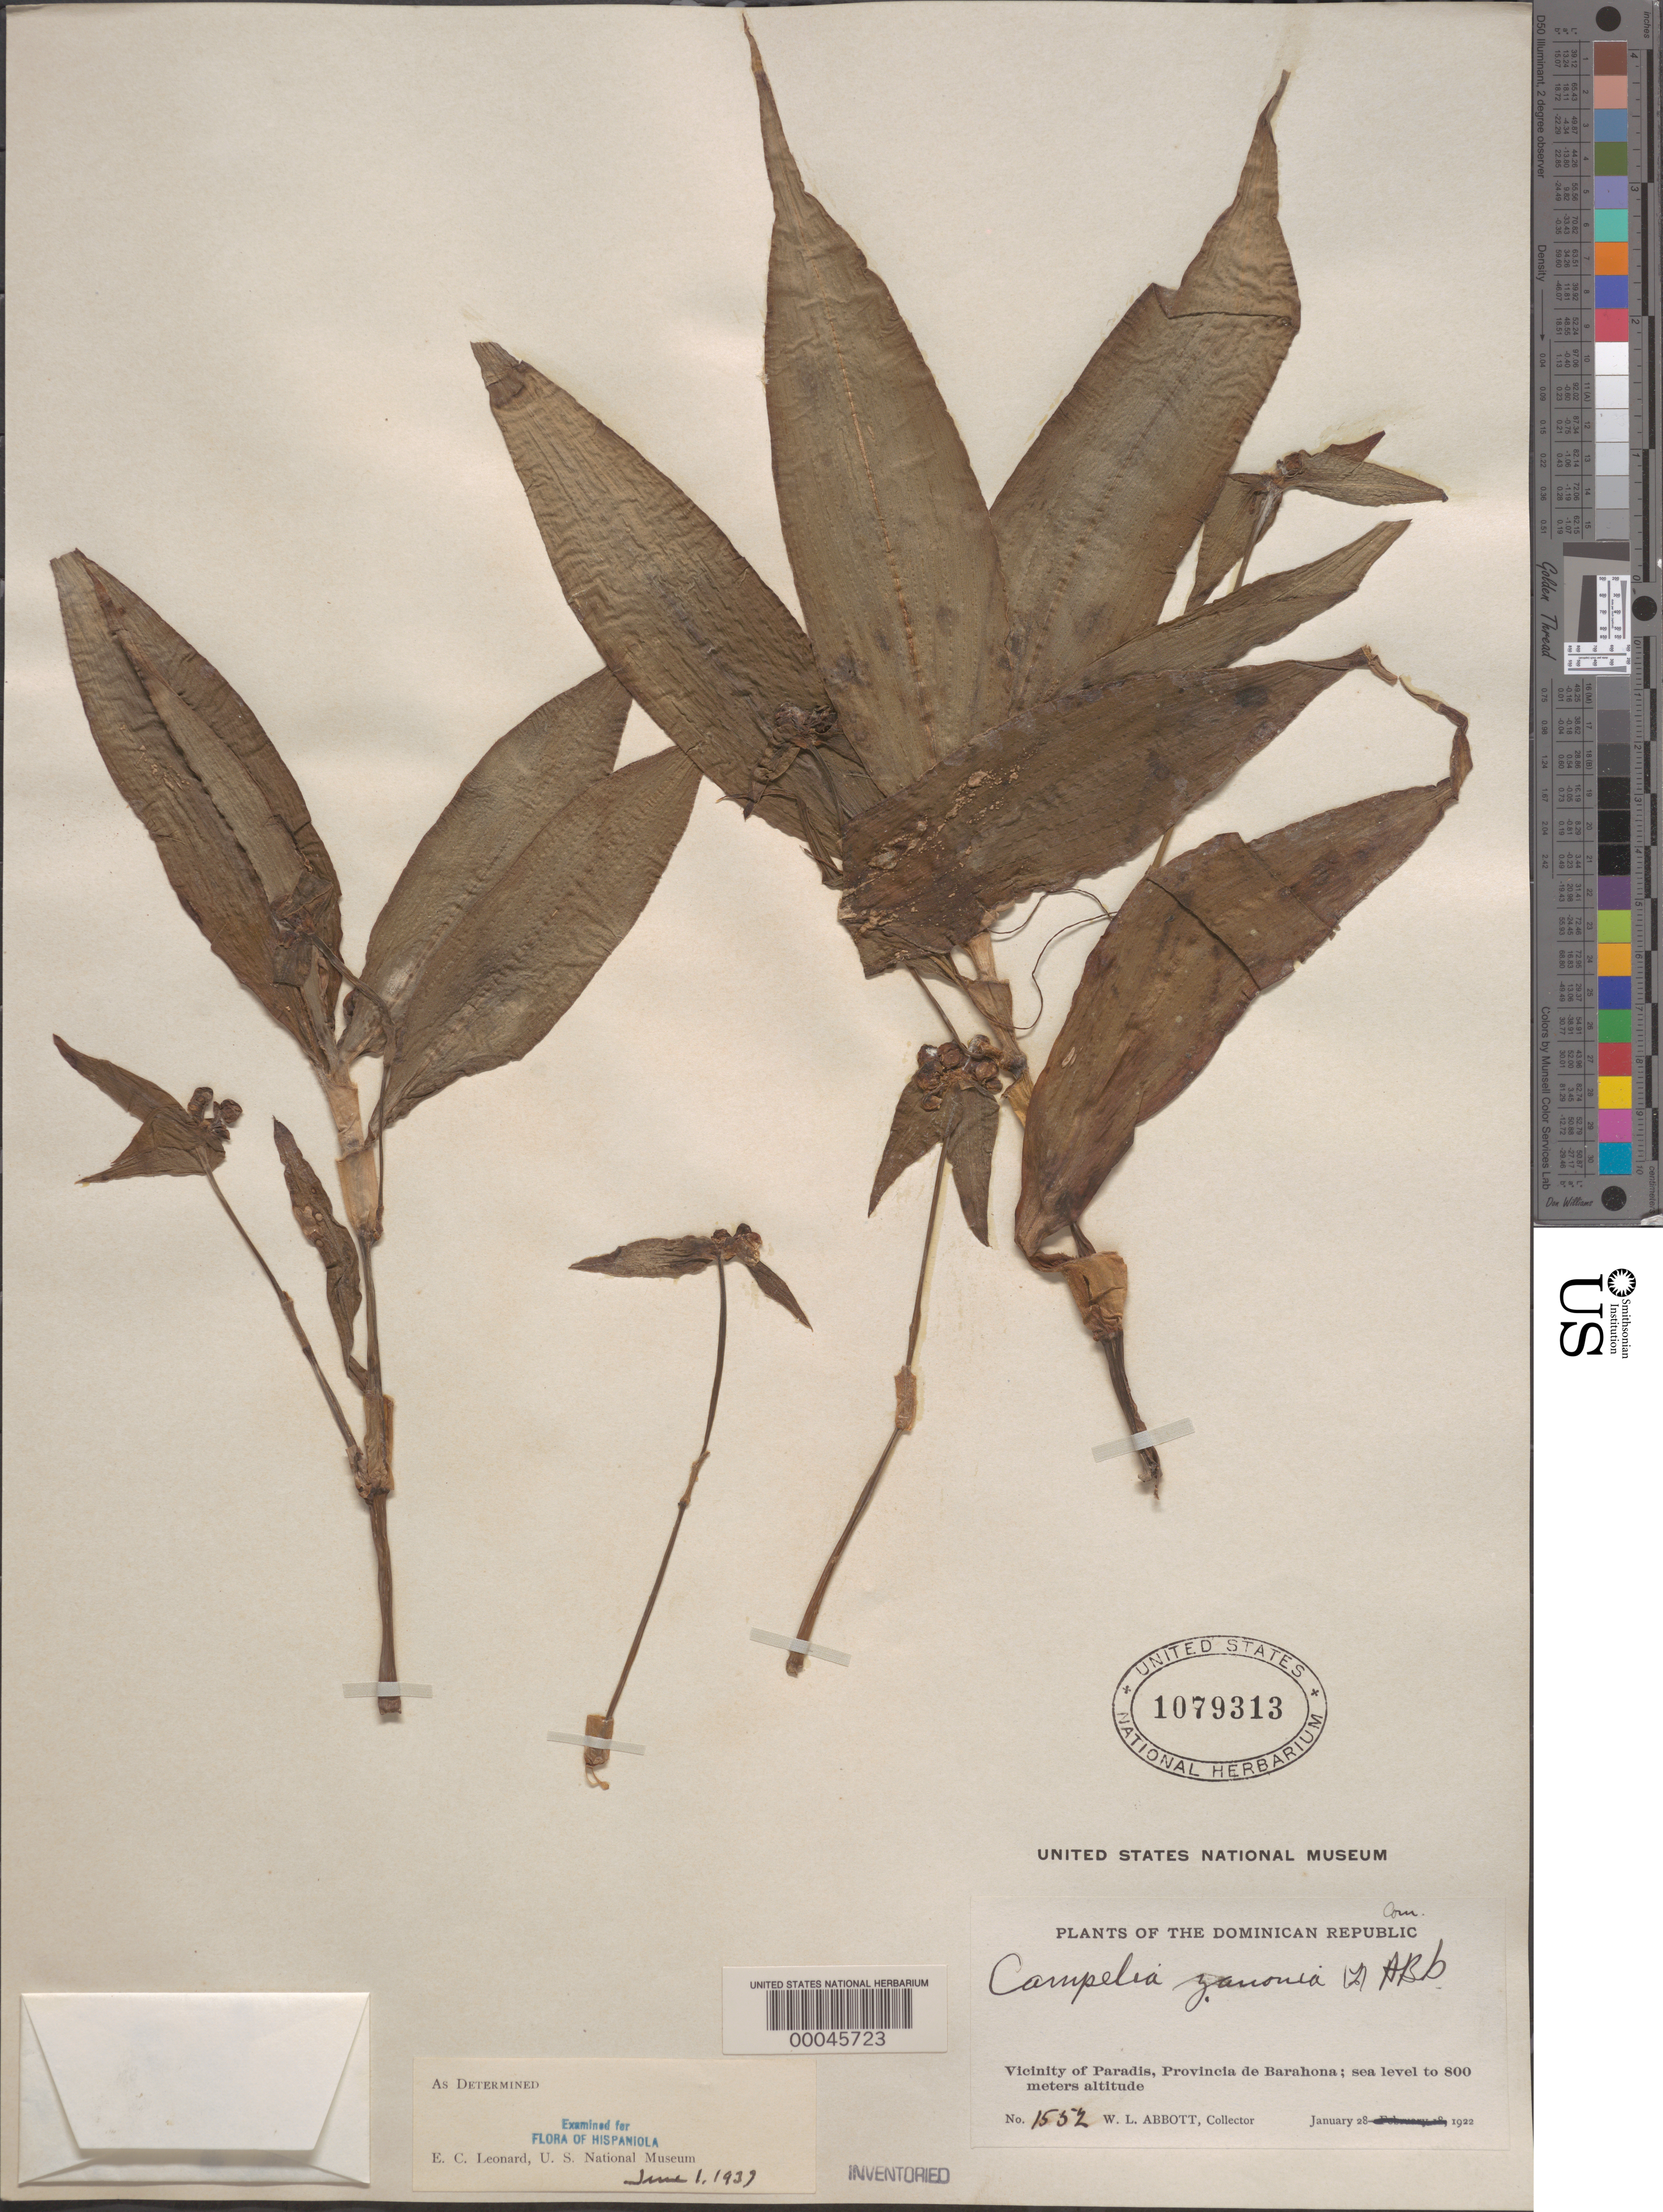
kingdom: Plantae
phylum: Tracheophyta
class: Liliopsida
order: Commelinales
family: Commelinaceae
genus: Tradescantia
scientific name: Tradescantia zanonia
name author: (L.) Sw.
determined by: Leonard, Emery C., (US)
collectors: W. L. Abbott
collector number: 1552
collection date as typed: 28 Jan 1922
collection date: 1922-01-28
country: Dominican Republic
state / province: Barahona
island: Hispaniola Island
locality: Near pardis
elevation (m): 1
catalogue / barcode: US 1079313